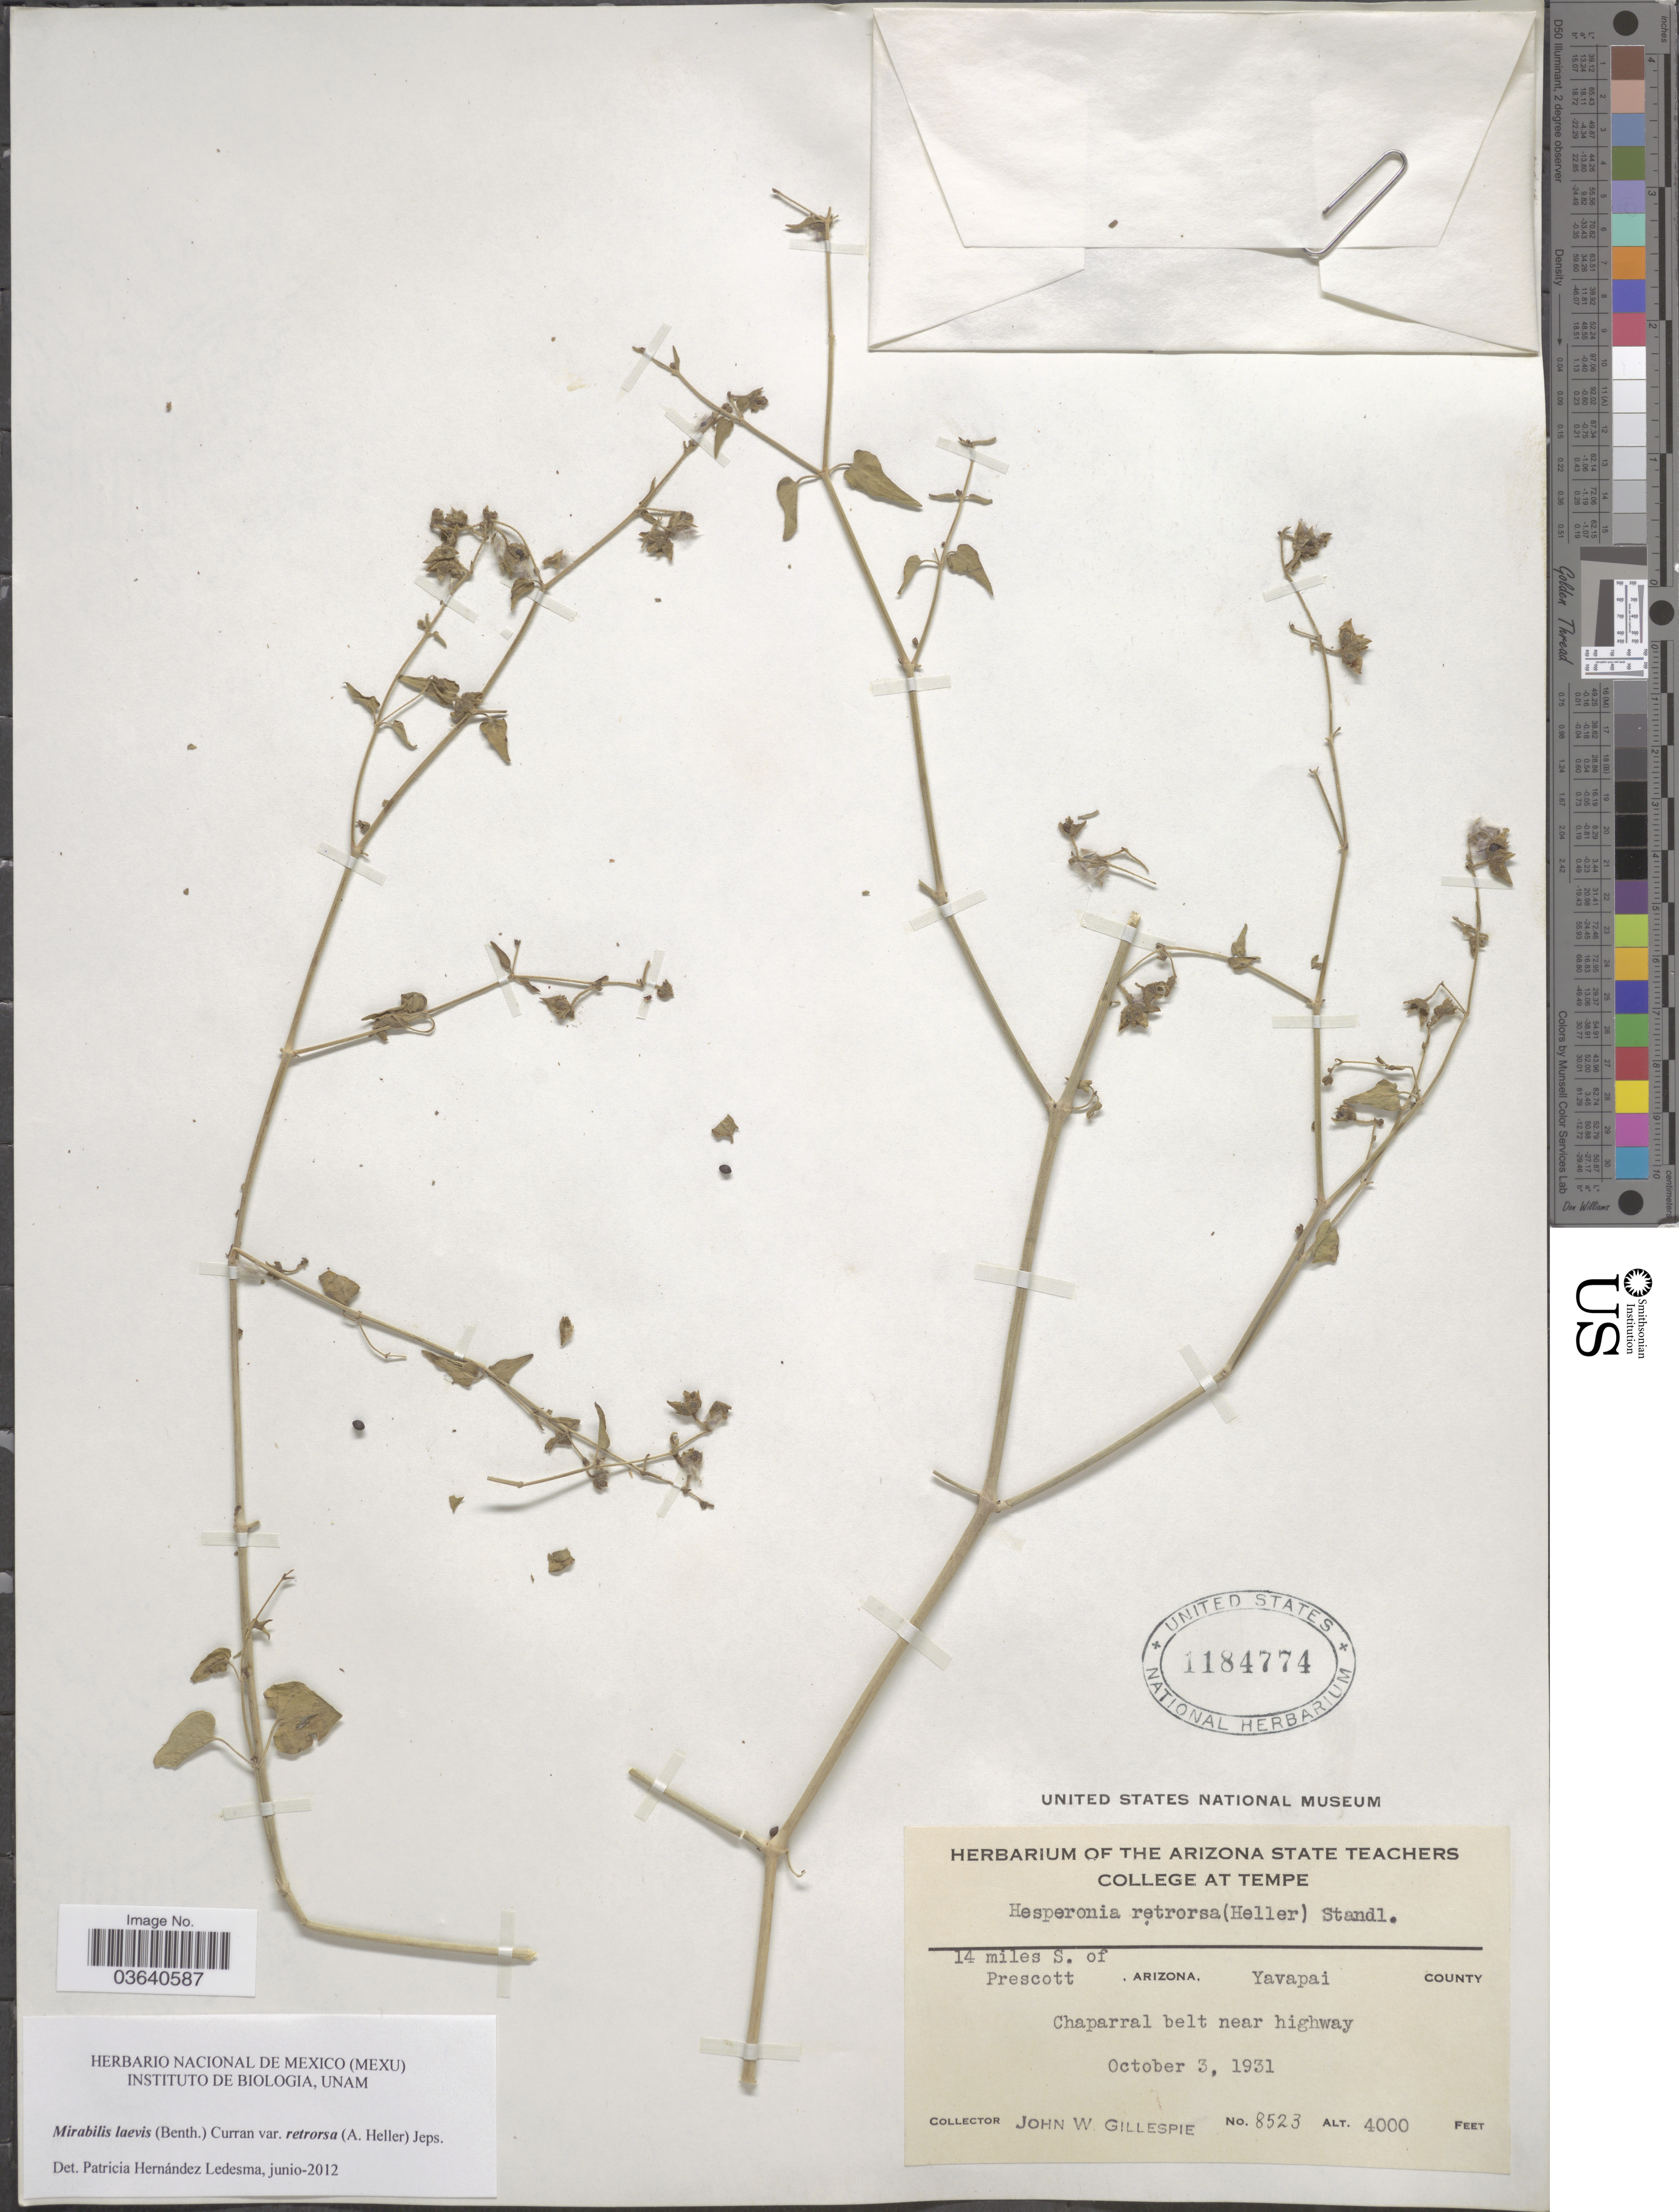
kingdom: Plantae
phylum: Tracheophyta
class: Magnoliopsida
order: Caryophyllales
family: Nyctaginaceae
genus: Mirabilis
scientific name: Mirabilis laevis var. retrorsa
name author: (A. Heller) Jeps.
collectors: J. W. Gillespie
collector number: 8523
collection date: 1931-10-03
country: United States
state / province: Arizona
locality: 14 miles S. of Prescott. Yavapai County. Chaparral belt near highway.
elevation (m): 1219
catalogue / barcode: US 1184774